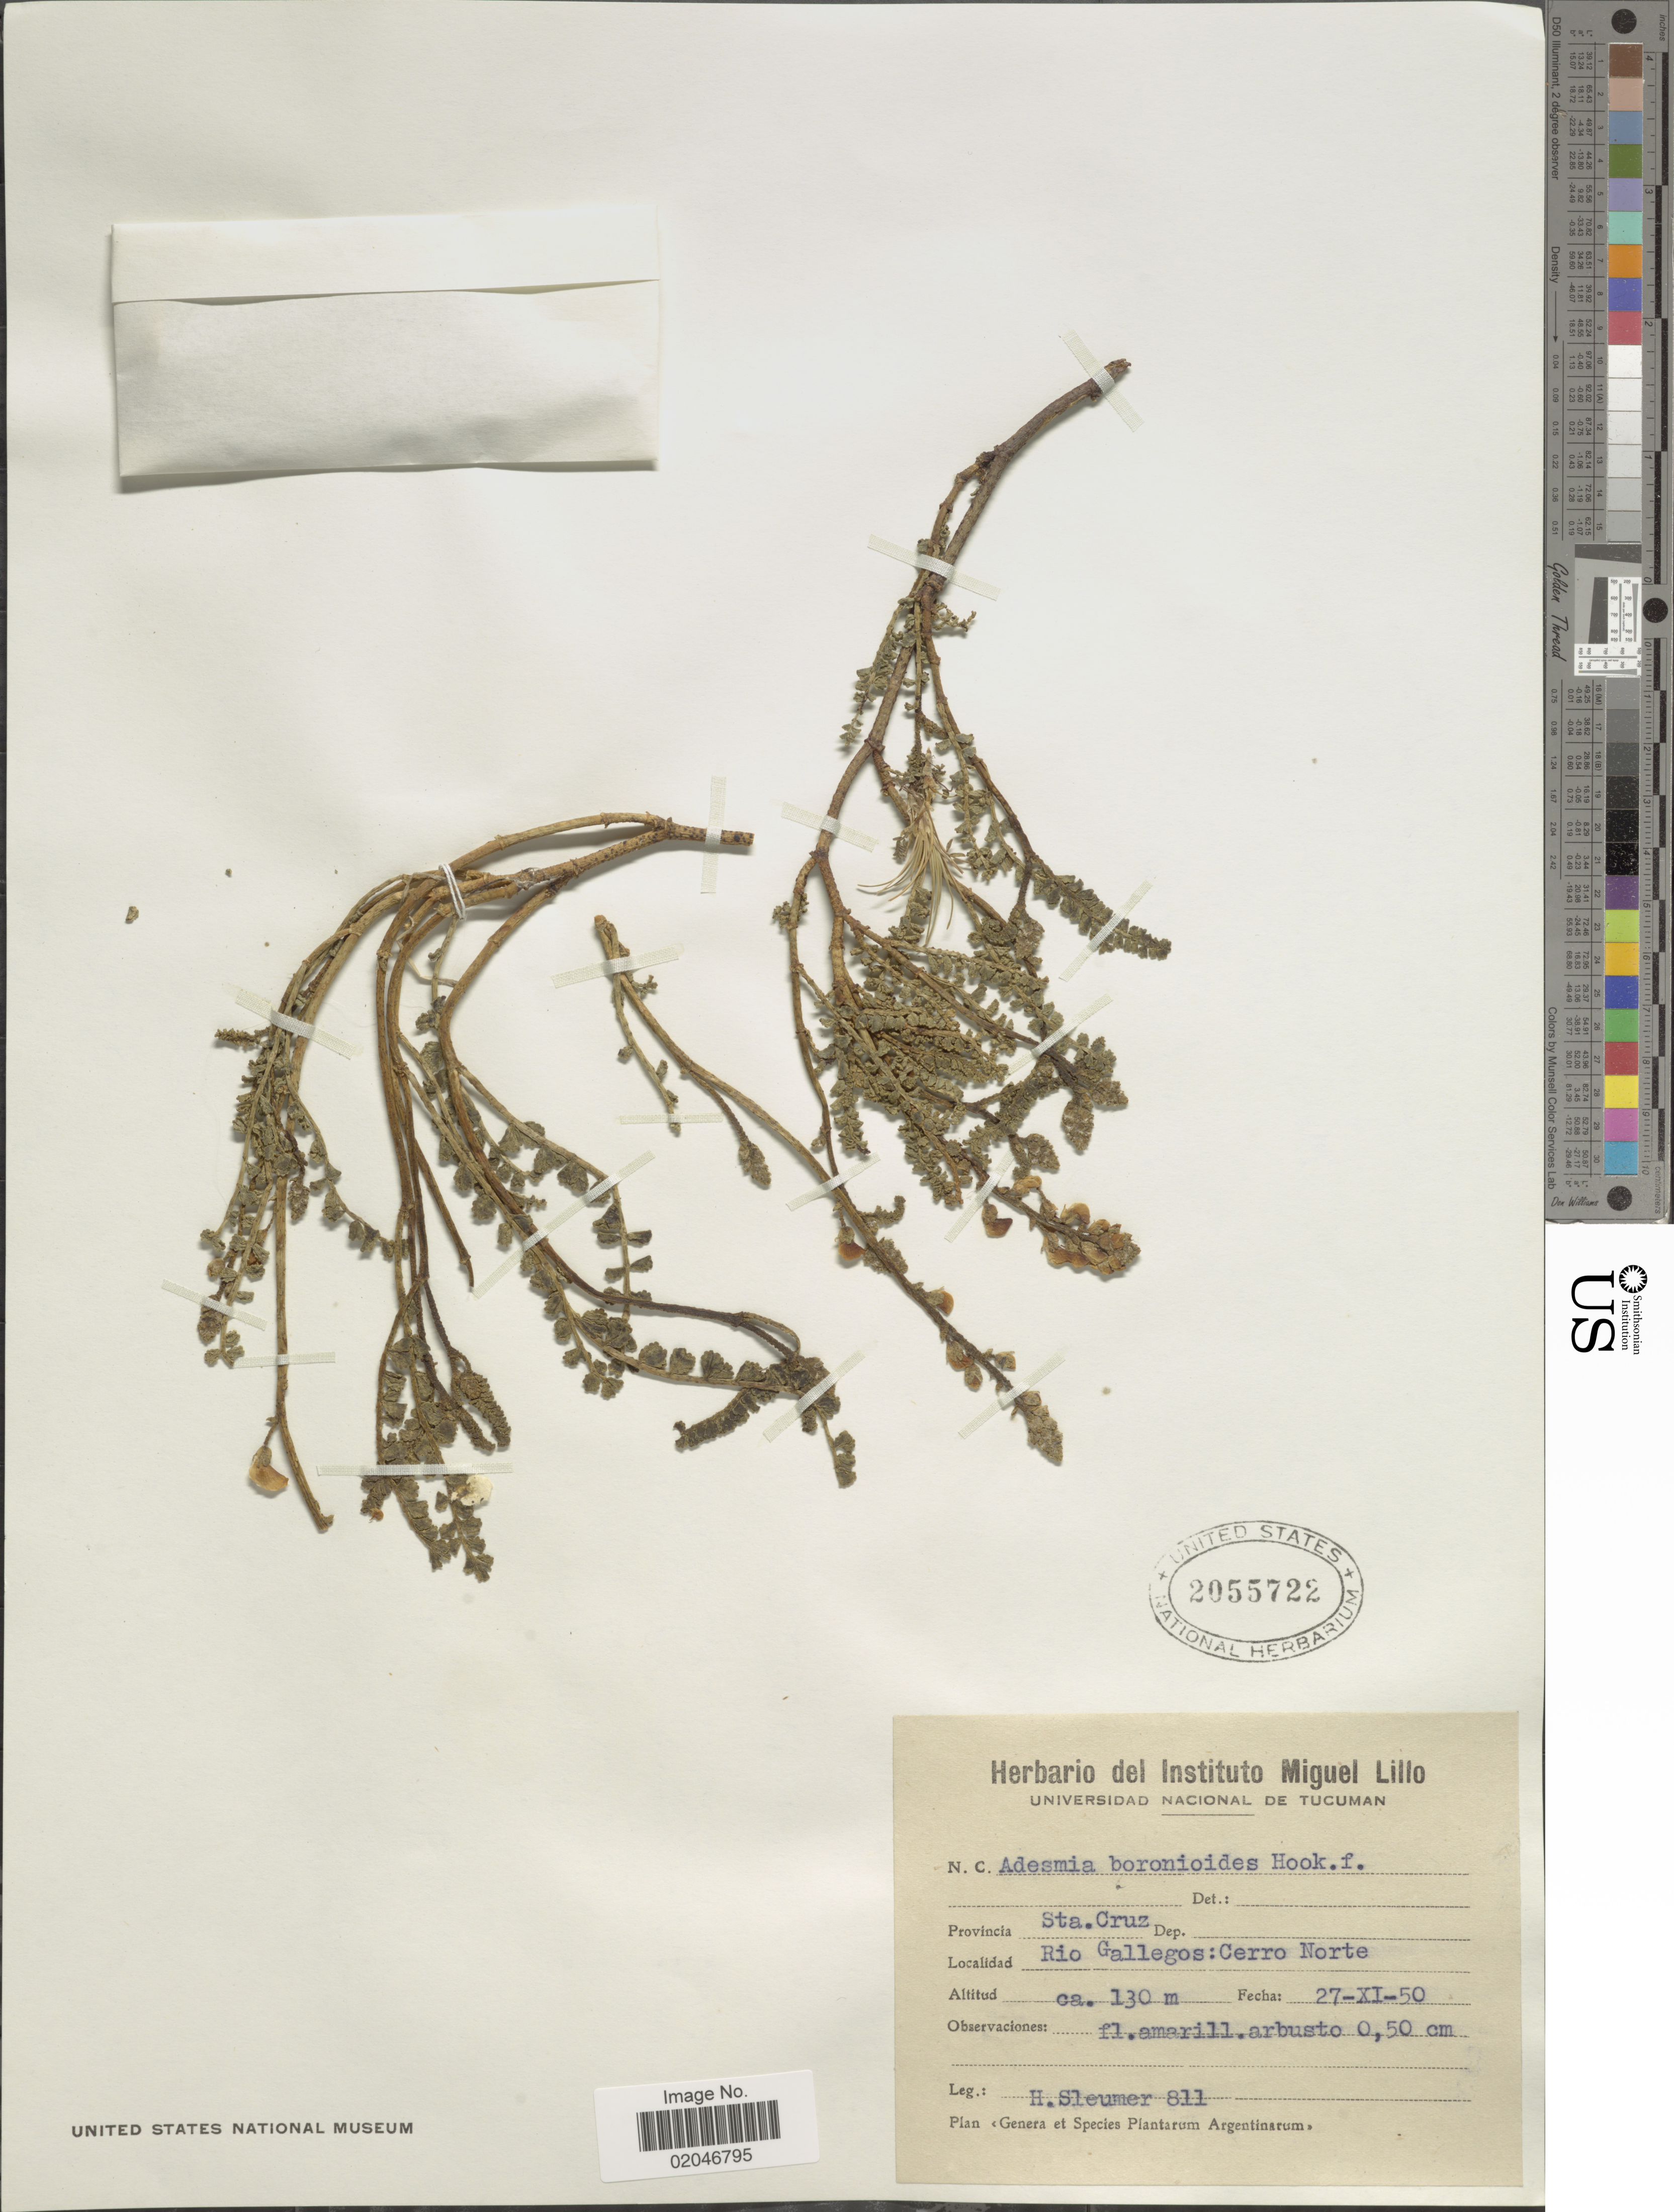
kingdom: Plantae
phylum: Tracheophyta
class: Magnoliopsida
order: Fabales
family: Fabaceae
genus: Adesmia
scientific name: Adesmia boronioides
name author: Hook. f.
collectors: H. O. Sleumer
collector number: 811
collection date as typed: Transcribed d/m/y: 27/11/50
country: Argentina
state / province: Santa Cruz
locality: Rio Gallegos: Cerro Norte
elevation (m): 130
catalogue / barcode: US 2055722